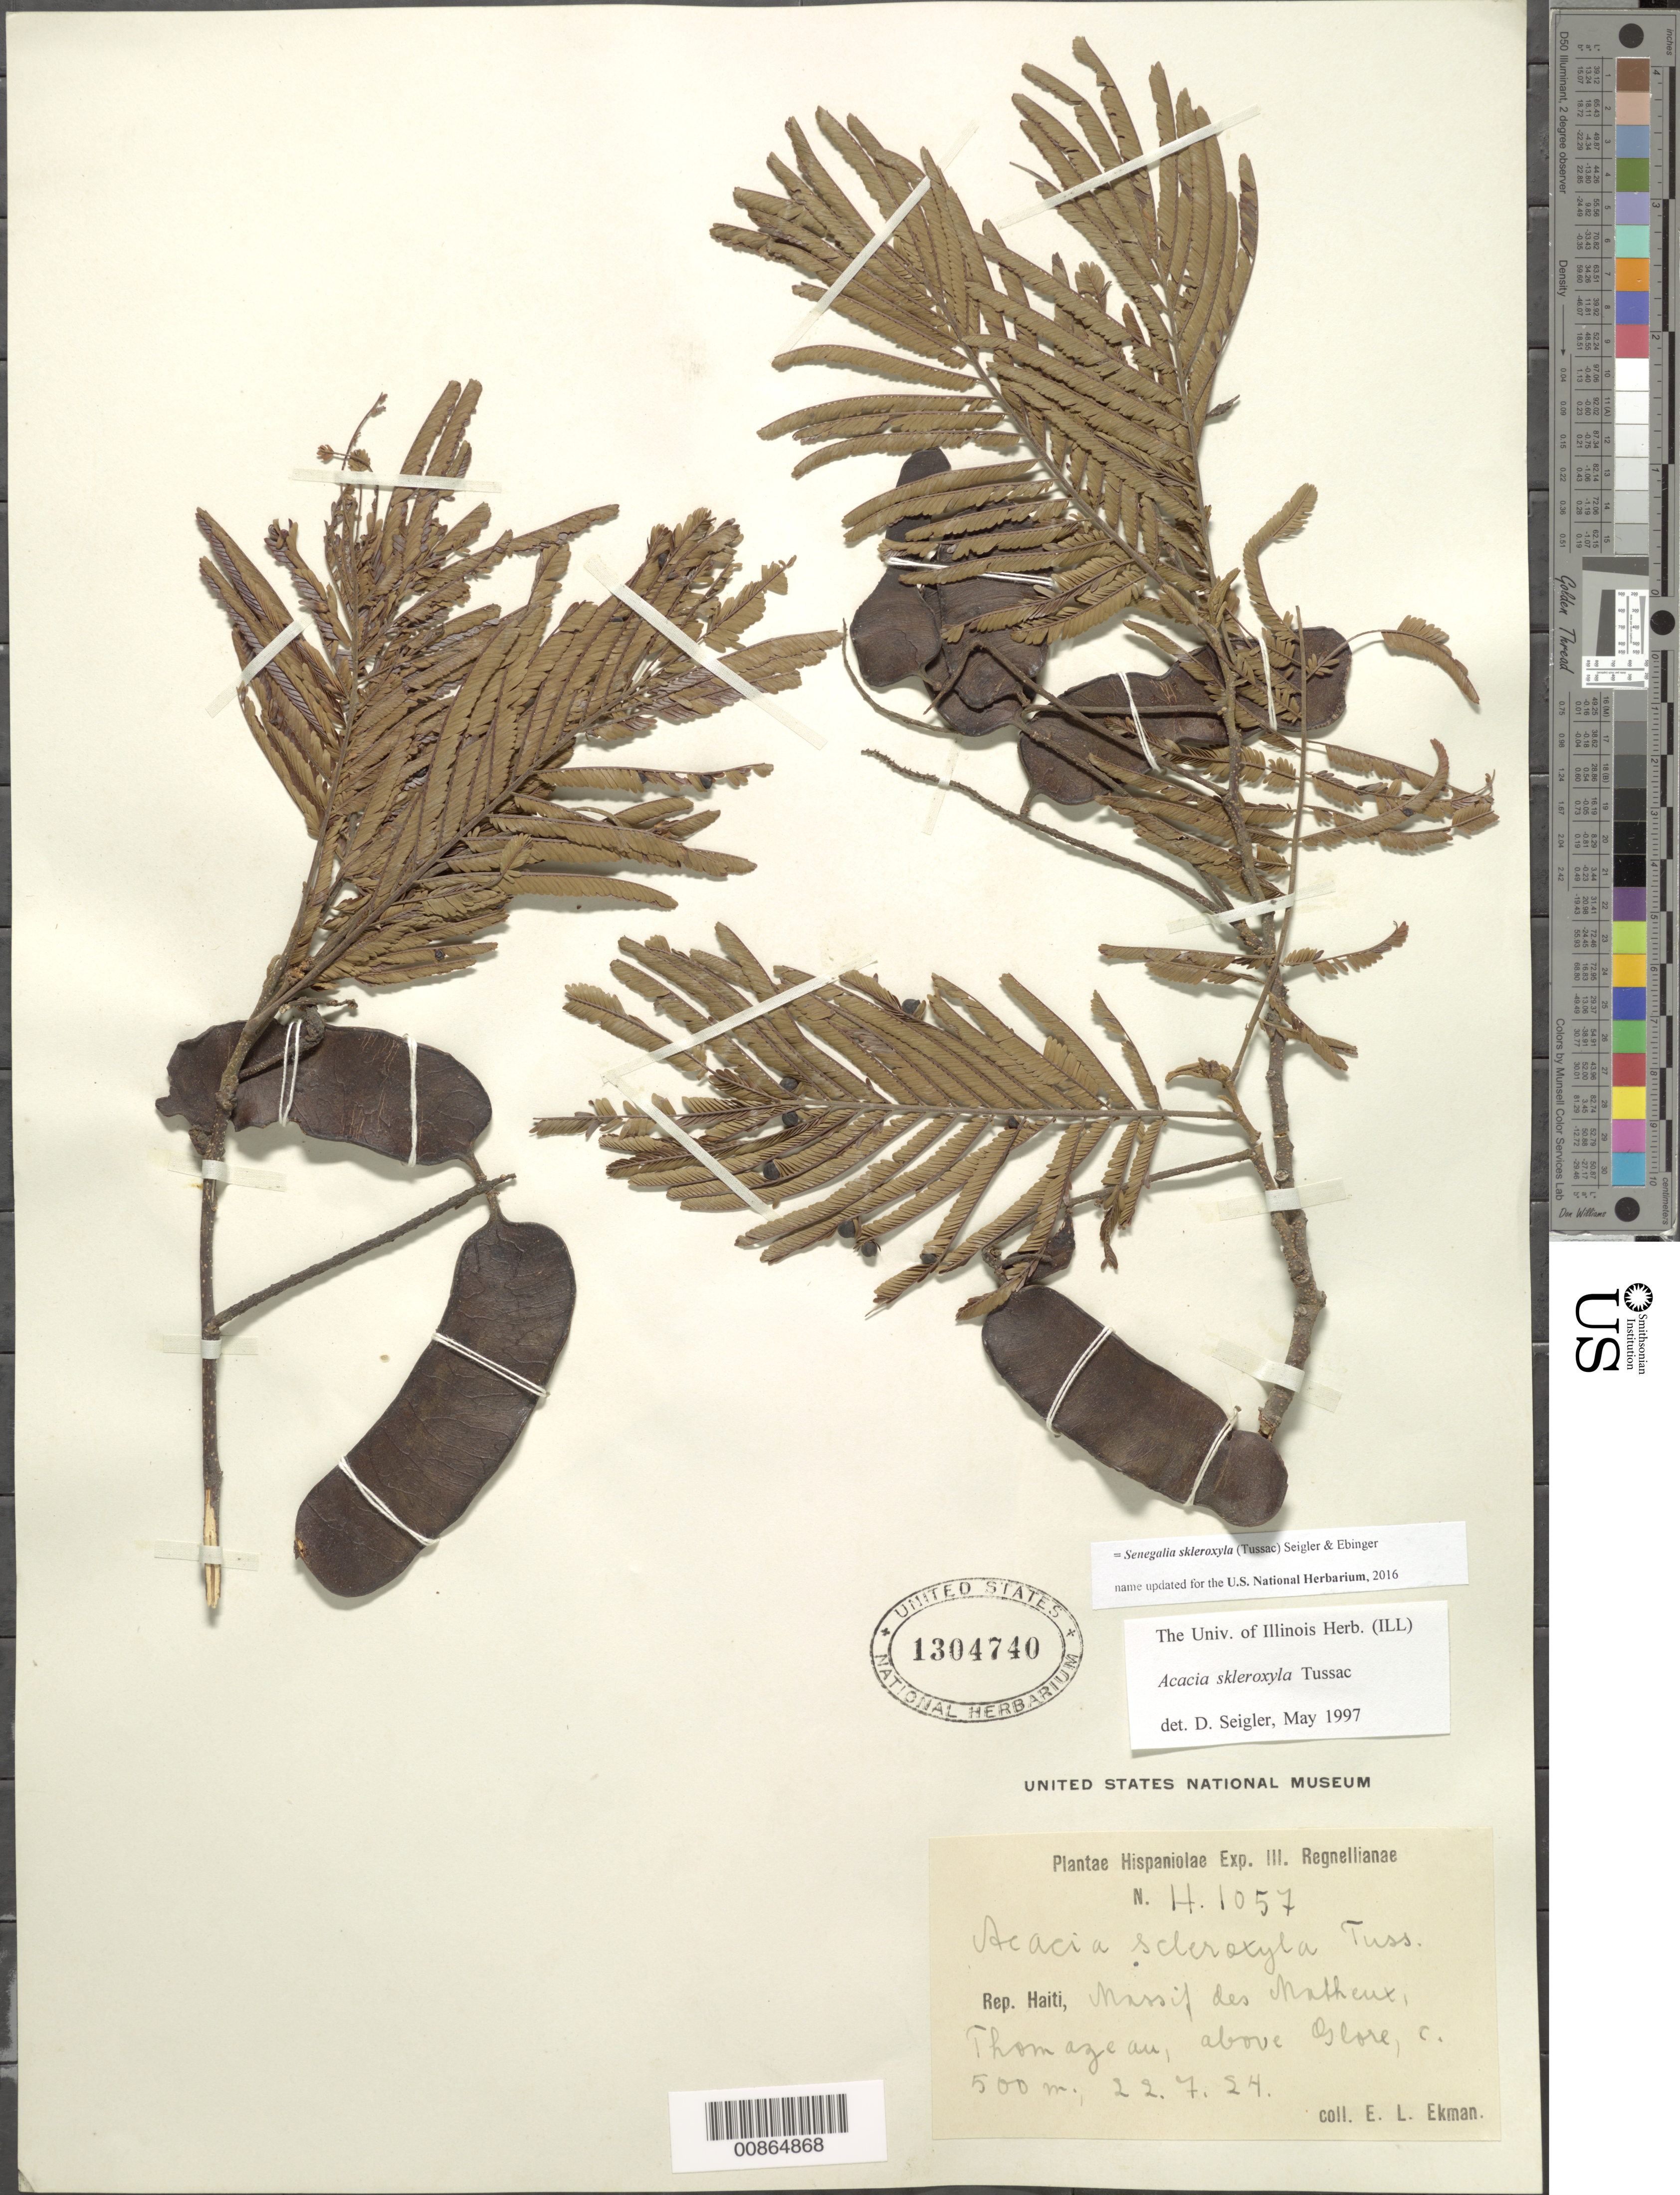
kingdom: Plantae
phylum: Tracheophyta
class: Magnoliopsida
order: Fabales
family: Fabaceae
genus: Parasenegalia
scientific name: Parasenegalia skleroxyla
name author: (Tussac) Seigler & Ebinger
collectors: E. L. Ekman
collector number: H 1057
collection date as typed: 22 Jul 1924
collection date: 1924-07-22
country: Haiti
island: Hispaniola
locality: Massif des Matheux, Thomazeau, above Glore.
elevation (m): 500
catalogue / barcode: US 1304740